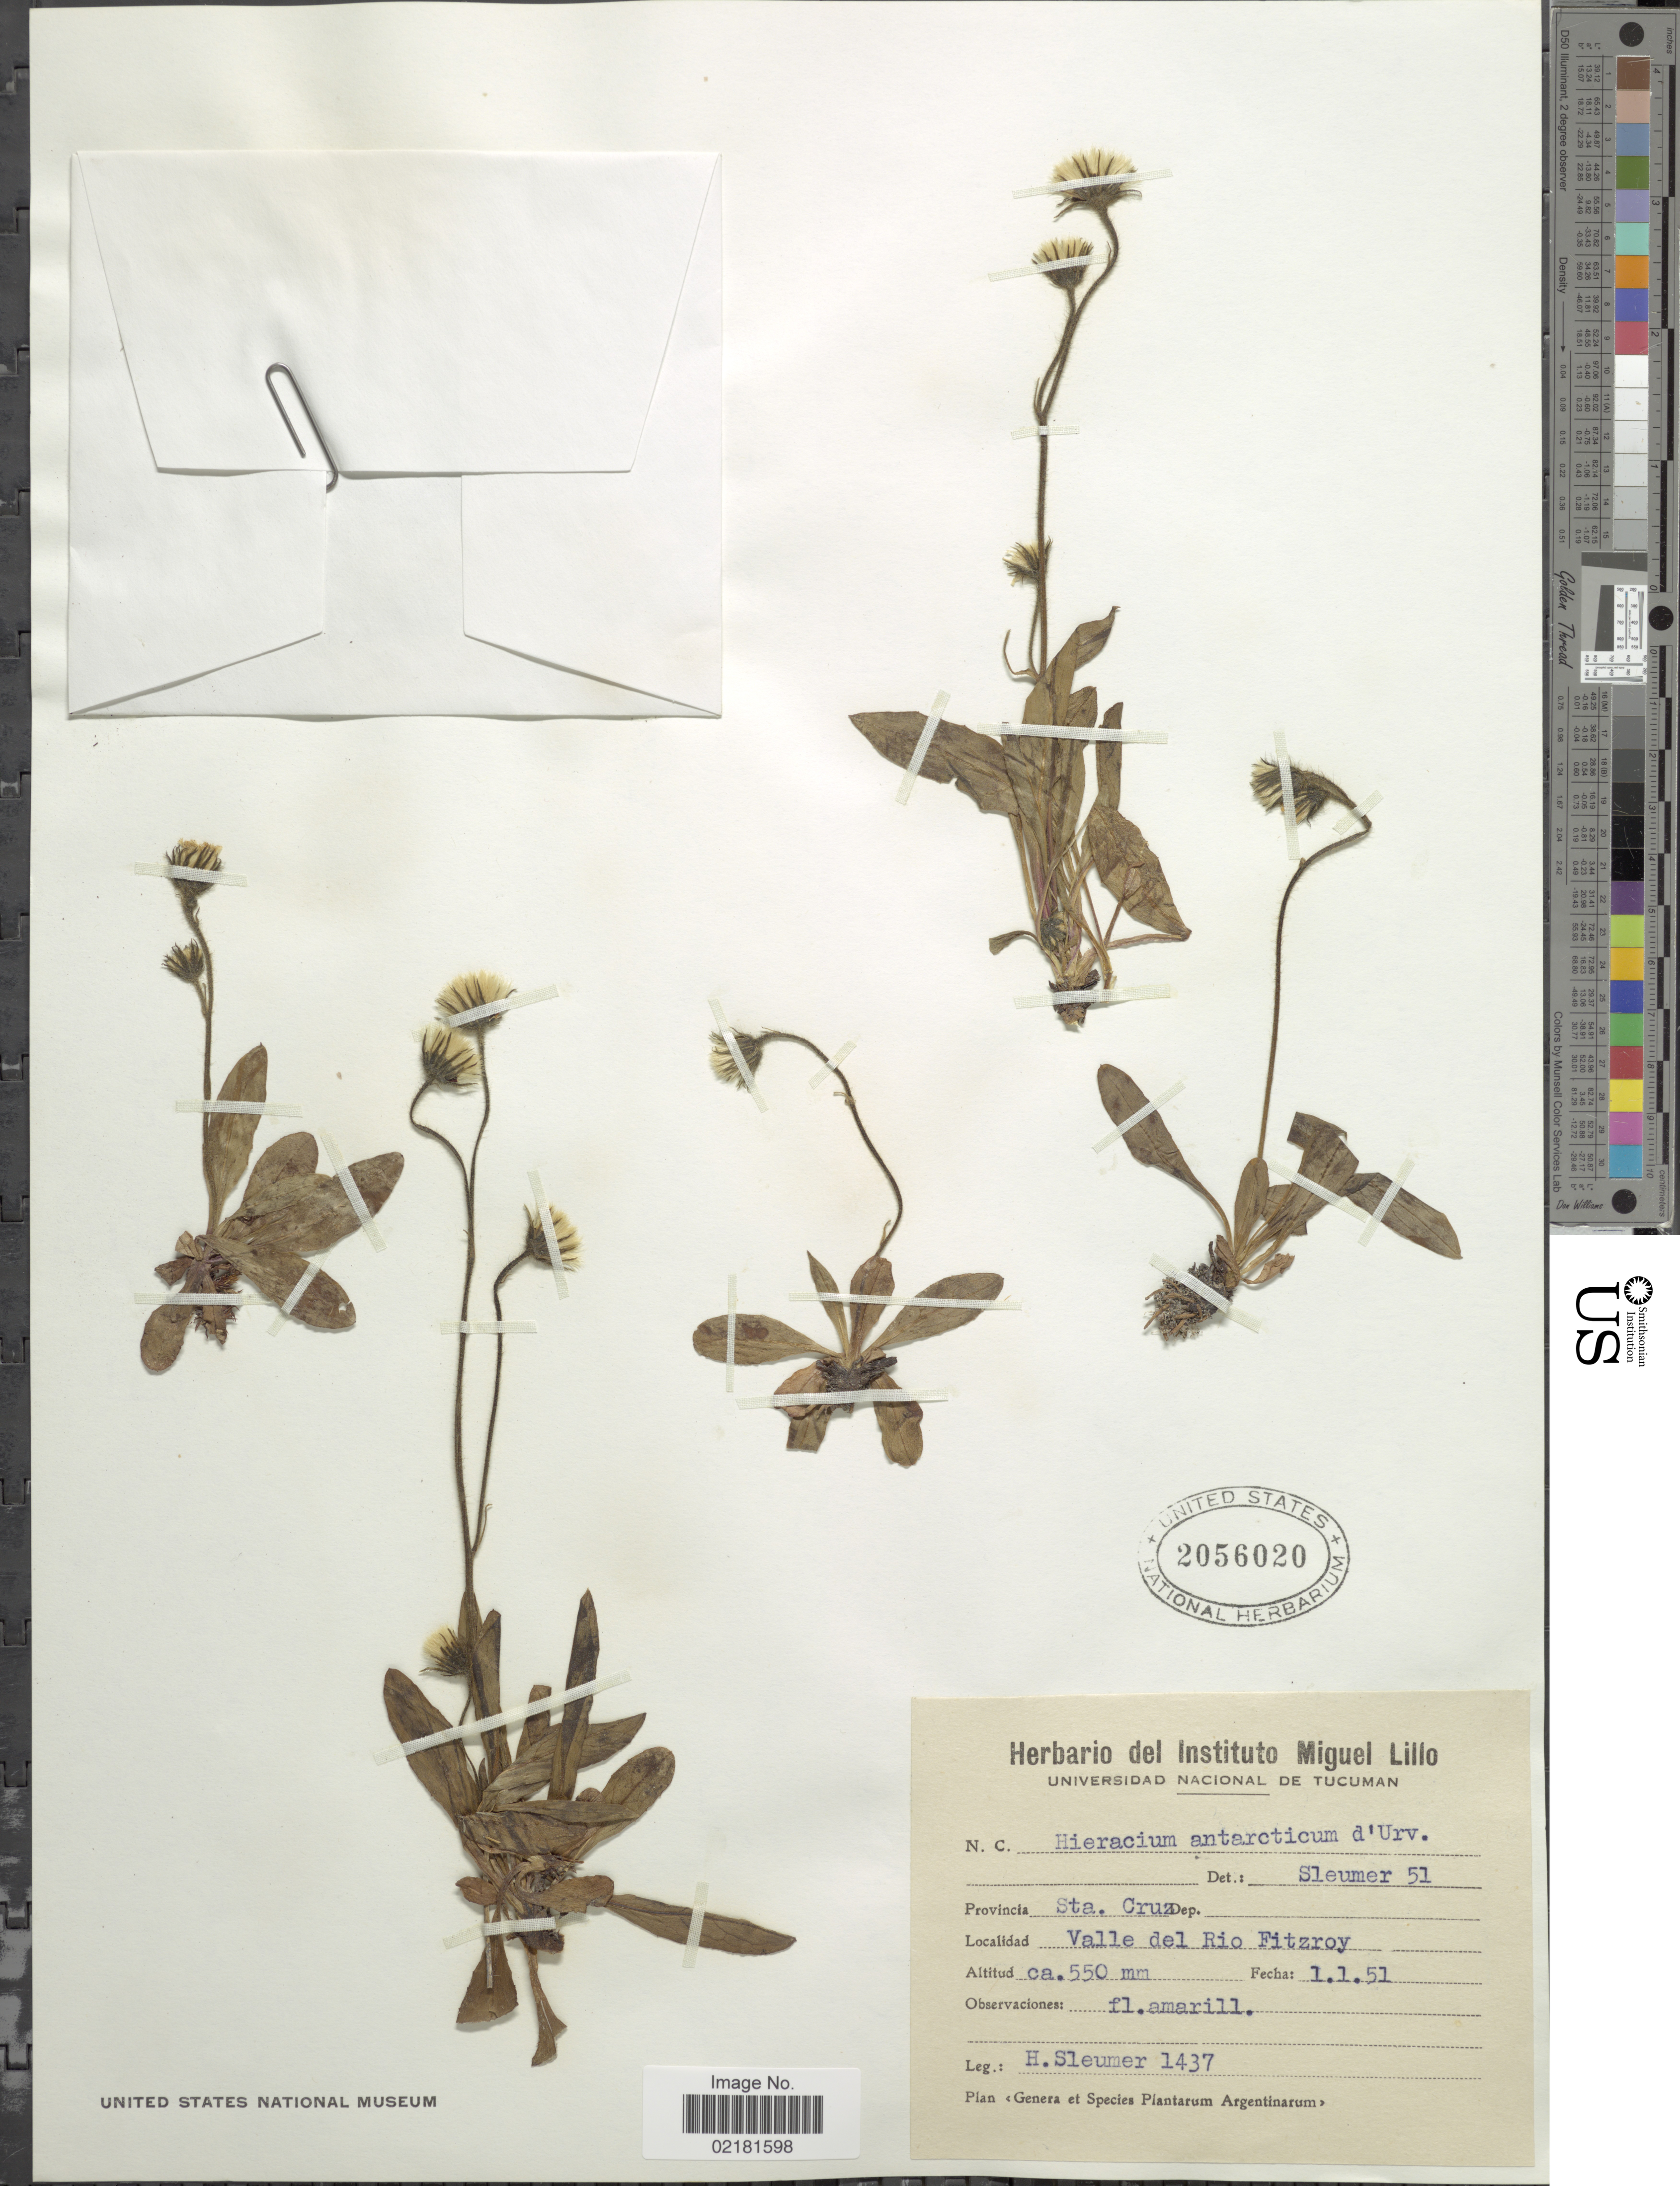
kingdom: Plantae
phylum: Tracheophyta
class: Magnoliopsida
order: Asterales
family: Asteraceae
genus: Hieracium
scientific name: Hieracium antarcticum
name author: d'Urv.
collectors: H. O. Sleumer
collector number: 1437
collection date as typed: Transcribed d/m/y: 1/1/51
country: Argentina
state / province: Santa Cruz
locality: Valle del Rio Fitzroy.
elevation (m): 550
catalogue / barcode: US 2056020